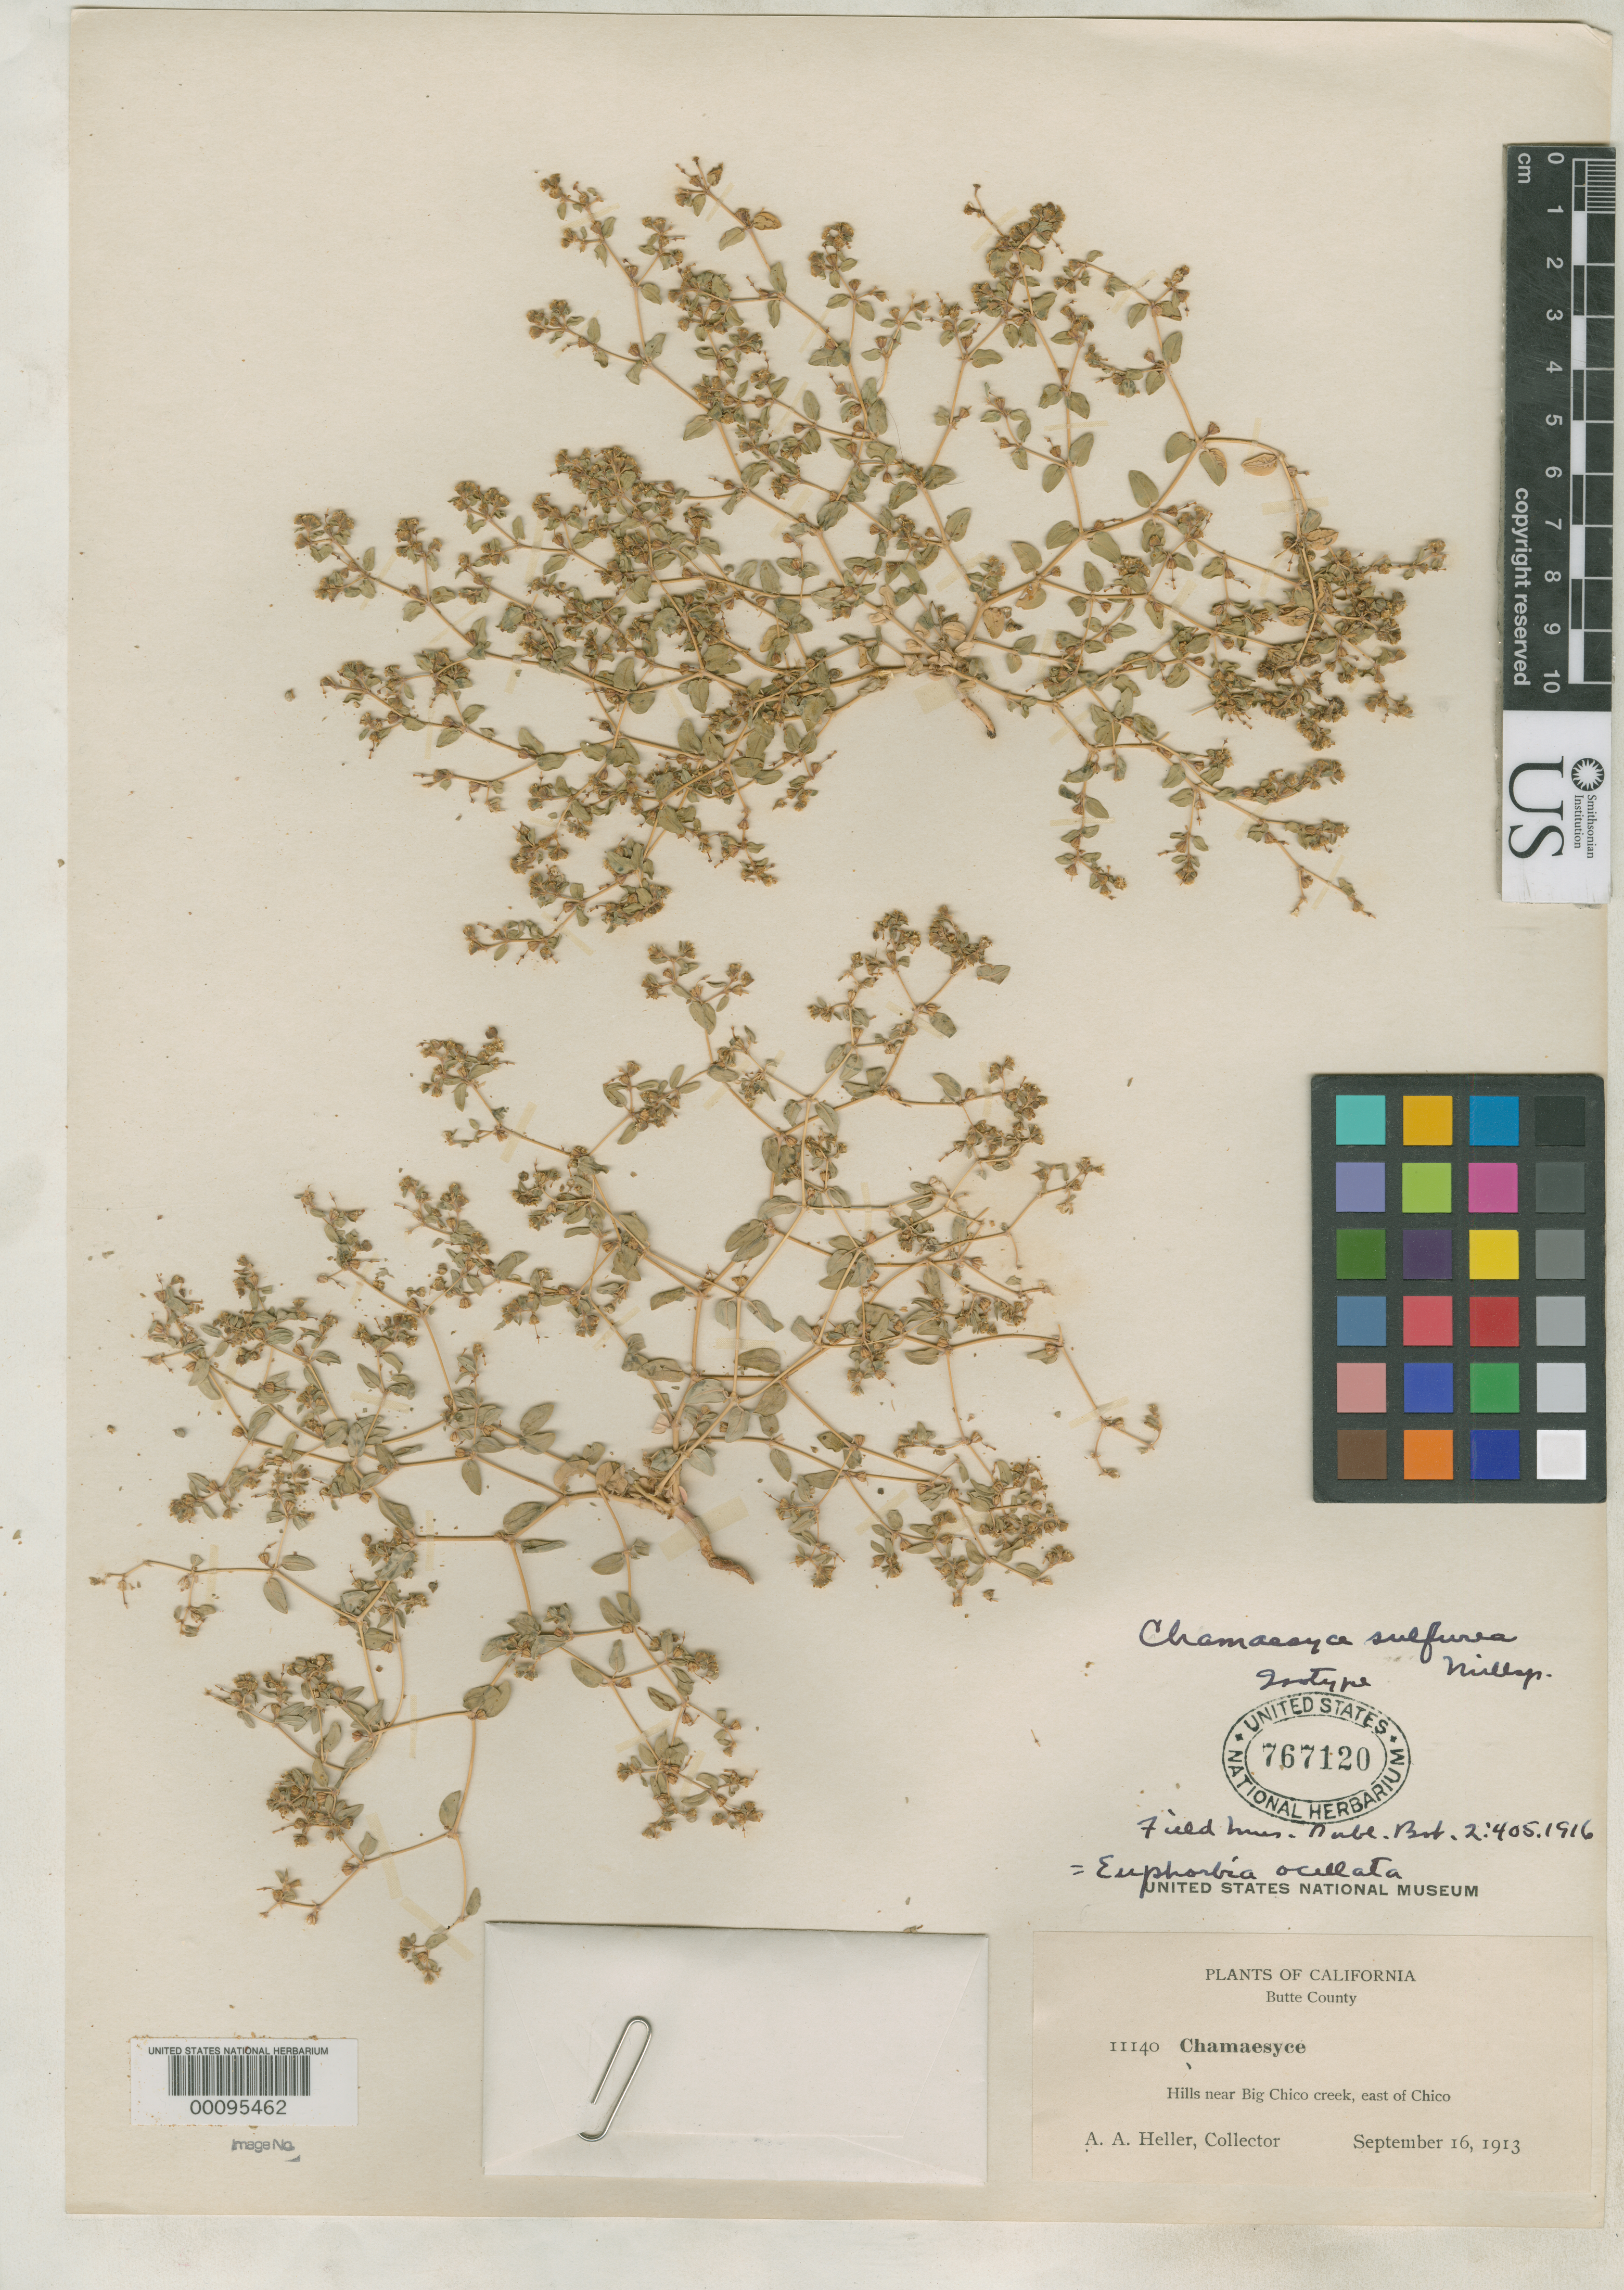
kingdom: Plantae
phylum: Tracheophyta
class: Magnoliopsida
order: Malpighiales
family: Euphorbiaceae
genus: Chamaesyce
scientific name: Chamaesyce sulfurea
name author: Millsp.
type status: Isotype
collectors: A. A. Heller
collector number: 11140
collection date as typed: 16 Sep 1913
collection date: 1913-09-16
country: United States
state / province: California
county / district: Butte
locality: East of Chico.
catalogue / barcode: US 767120